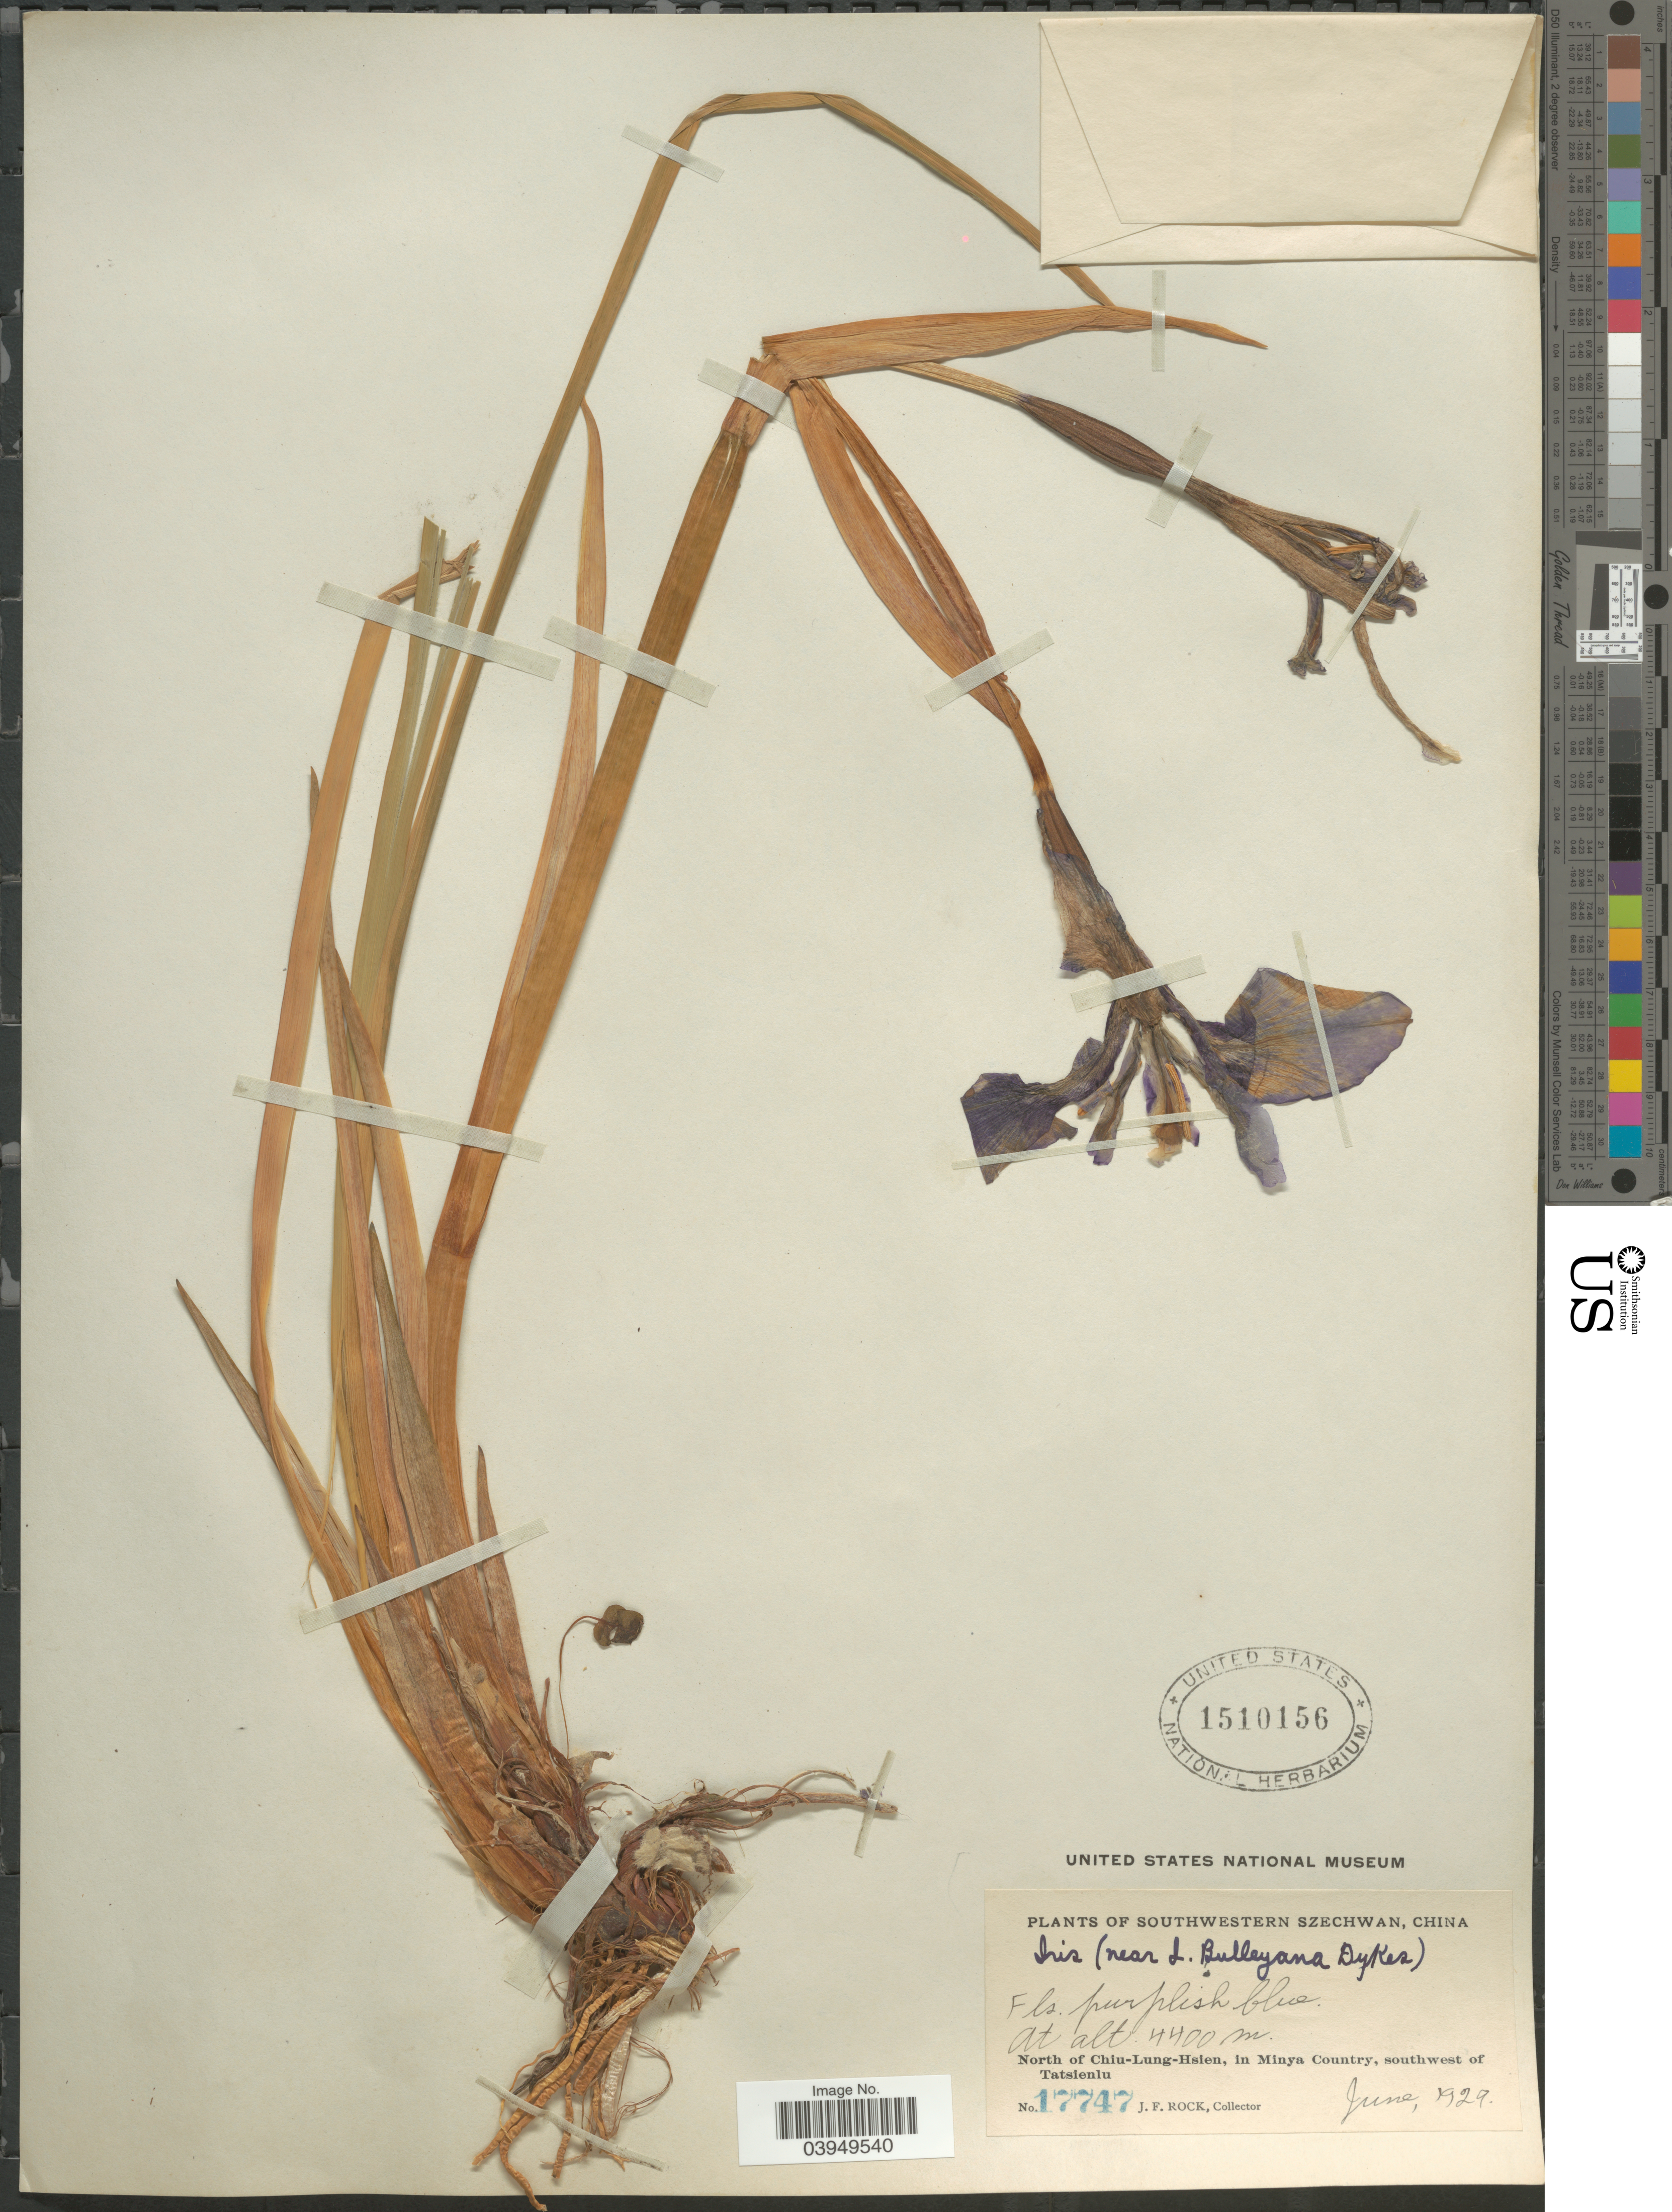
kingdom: Plantae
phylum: Tracheophyta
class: Liliopsida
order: Asparagales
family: Iridaceae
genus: Iris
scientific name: Iris bulleyana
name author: Dykes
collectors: J. Rock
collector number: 17747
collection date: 1929-06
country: China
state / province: Sichuan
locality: Southwestern Szechwan. North of Chiu-Lung-Hsien, in Minya Country, southwest of Tatsienlu.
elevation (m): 4400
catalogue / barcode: US 1510156